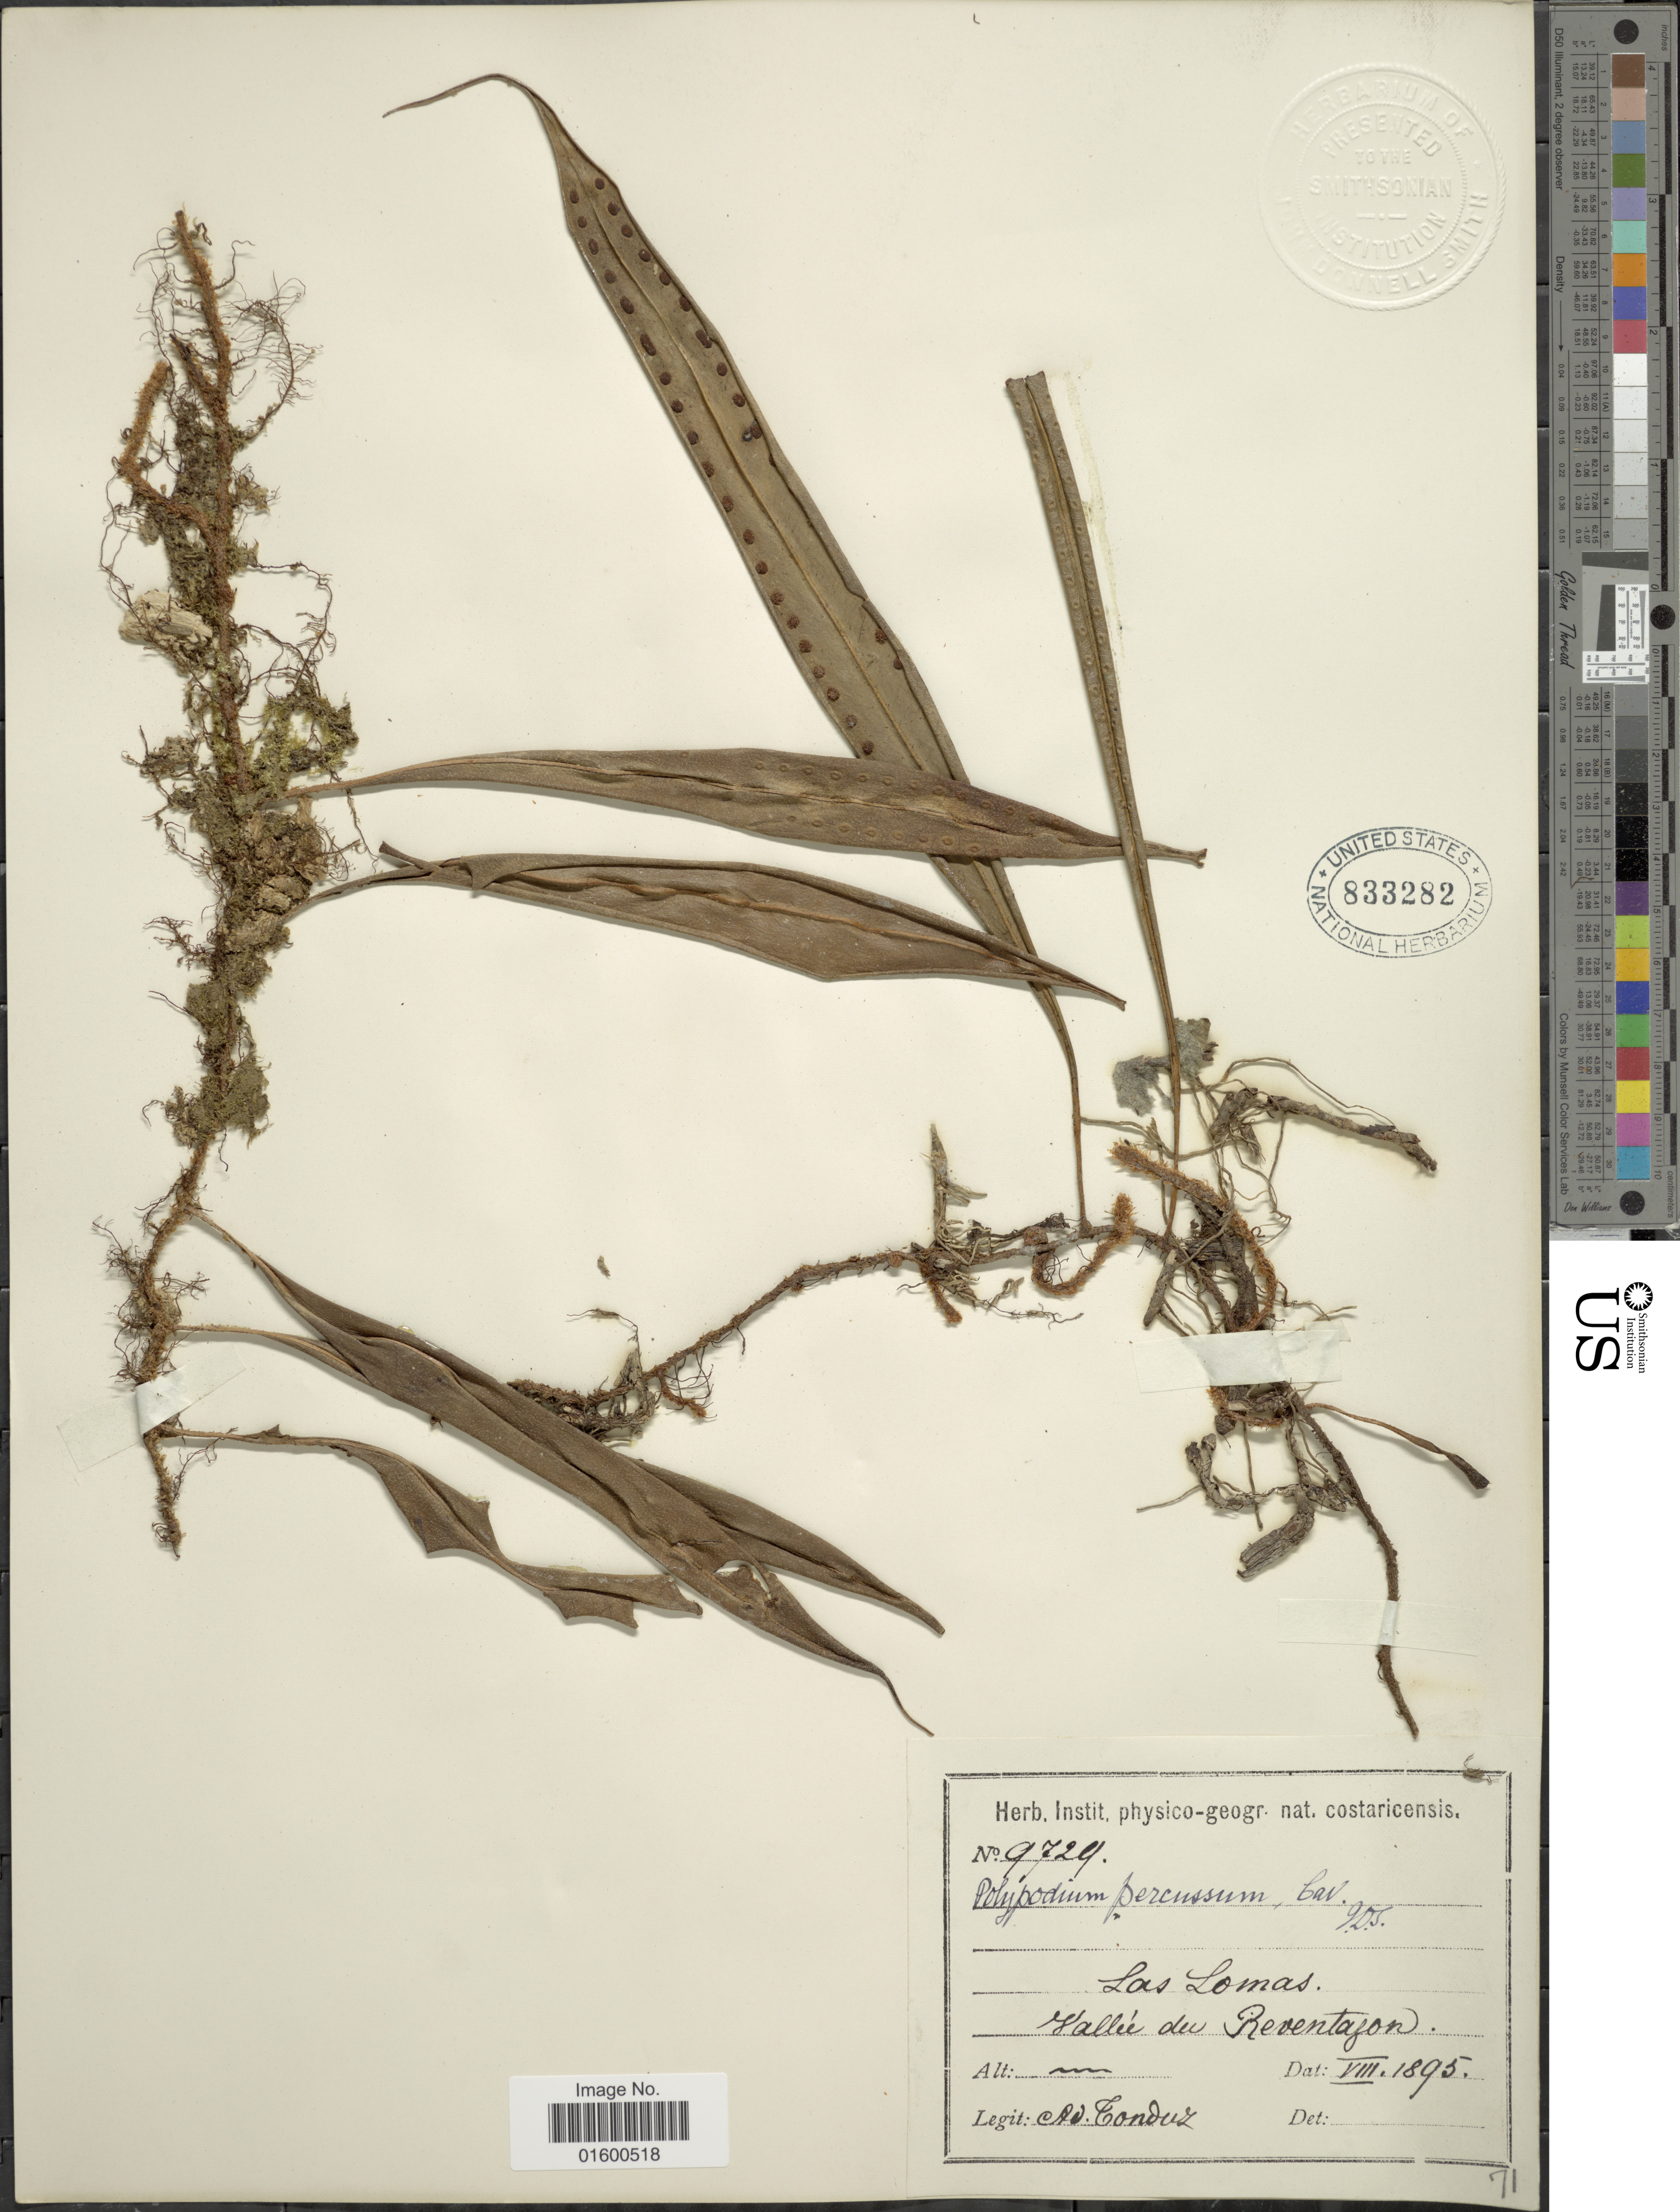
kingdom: Plantae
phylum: Tracheophyta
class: Polypodiopsida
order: Polypodiales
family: Polypodiaceae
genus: Microgramma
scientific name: Microgramma percussa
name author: (Cav.) de la Sota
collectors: A. Tonduz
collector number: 9729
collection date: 1895-08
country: Costa Rica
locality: Las Lomas, Vallee du Reventazon.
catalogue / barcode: US 833282